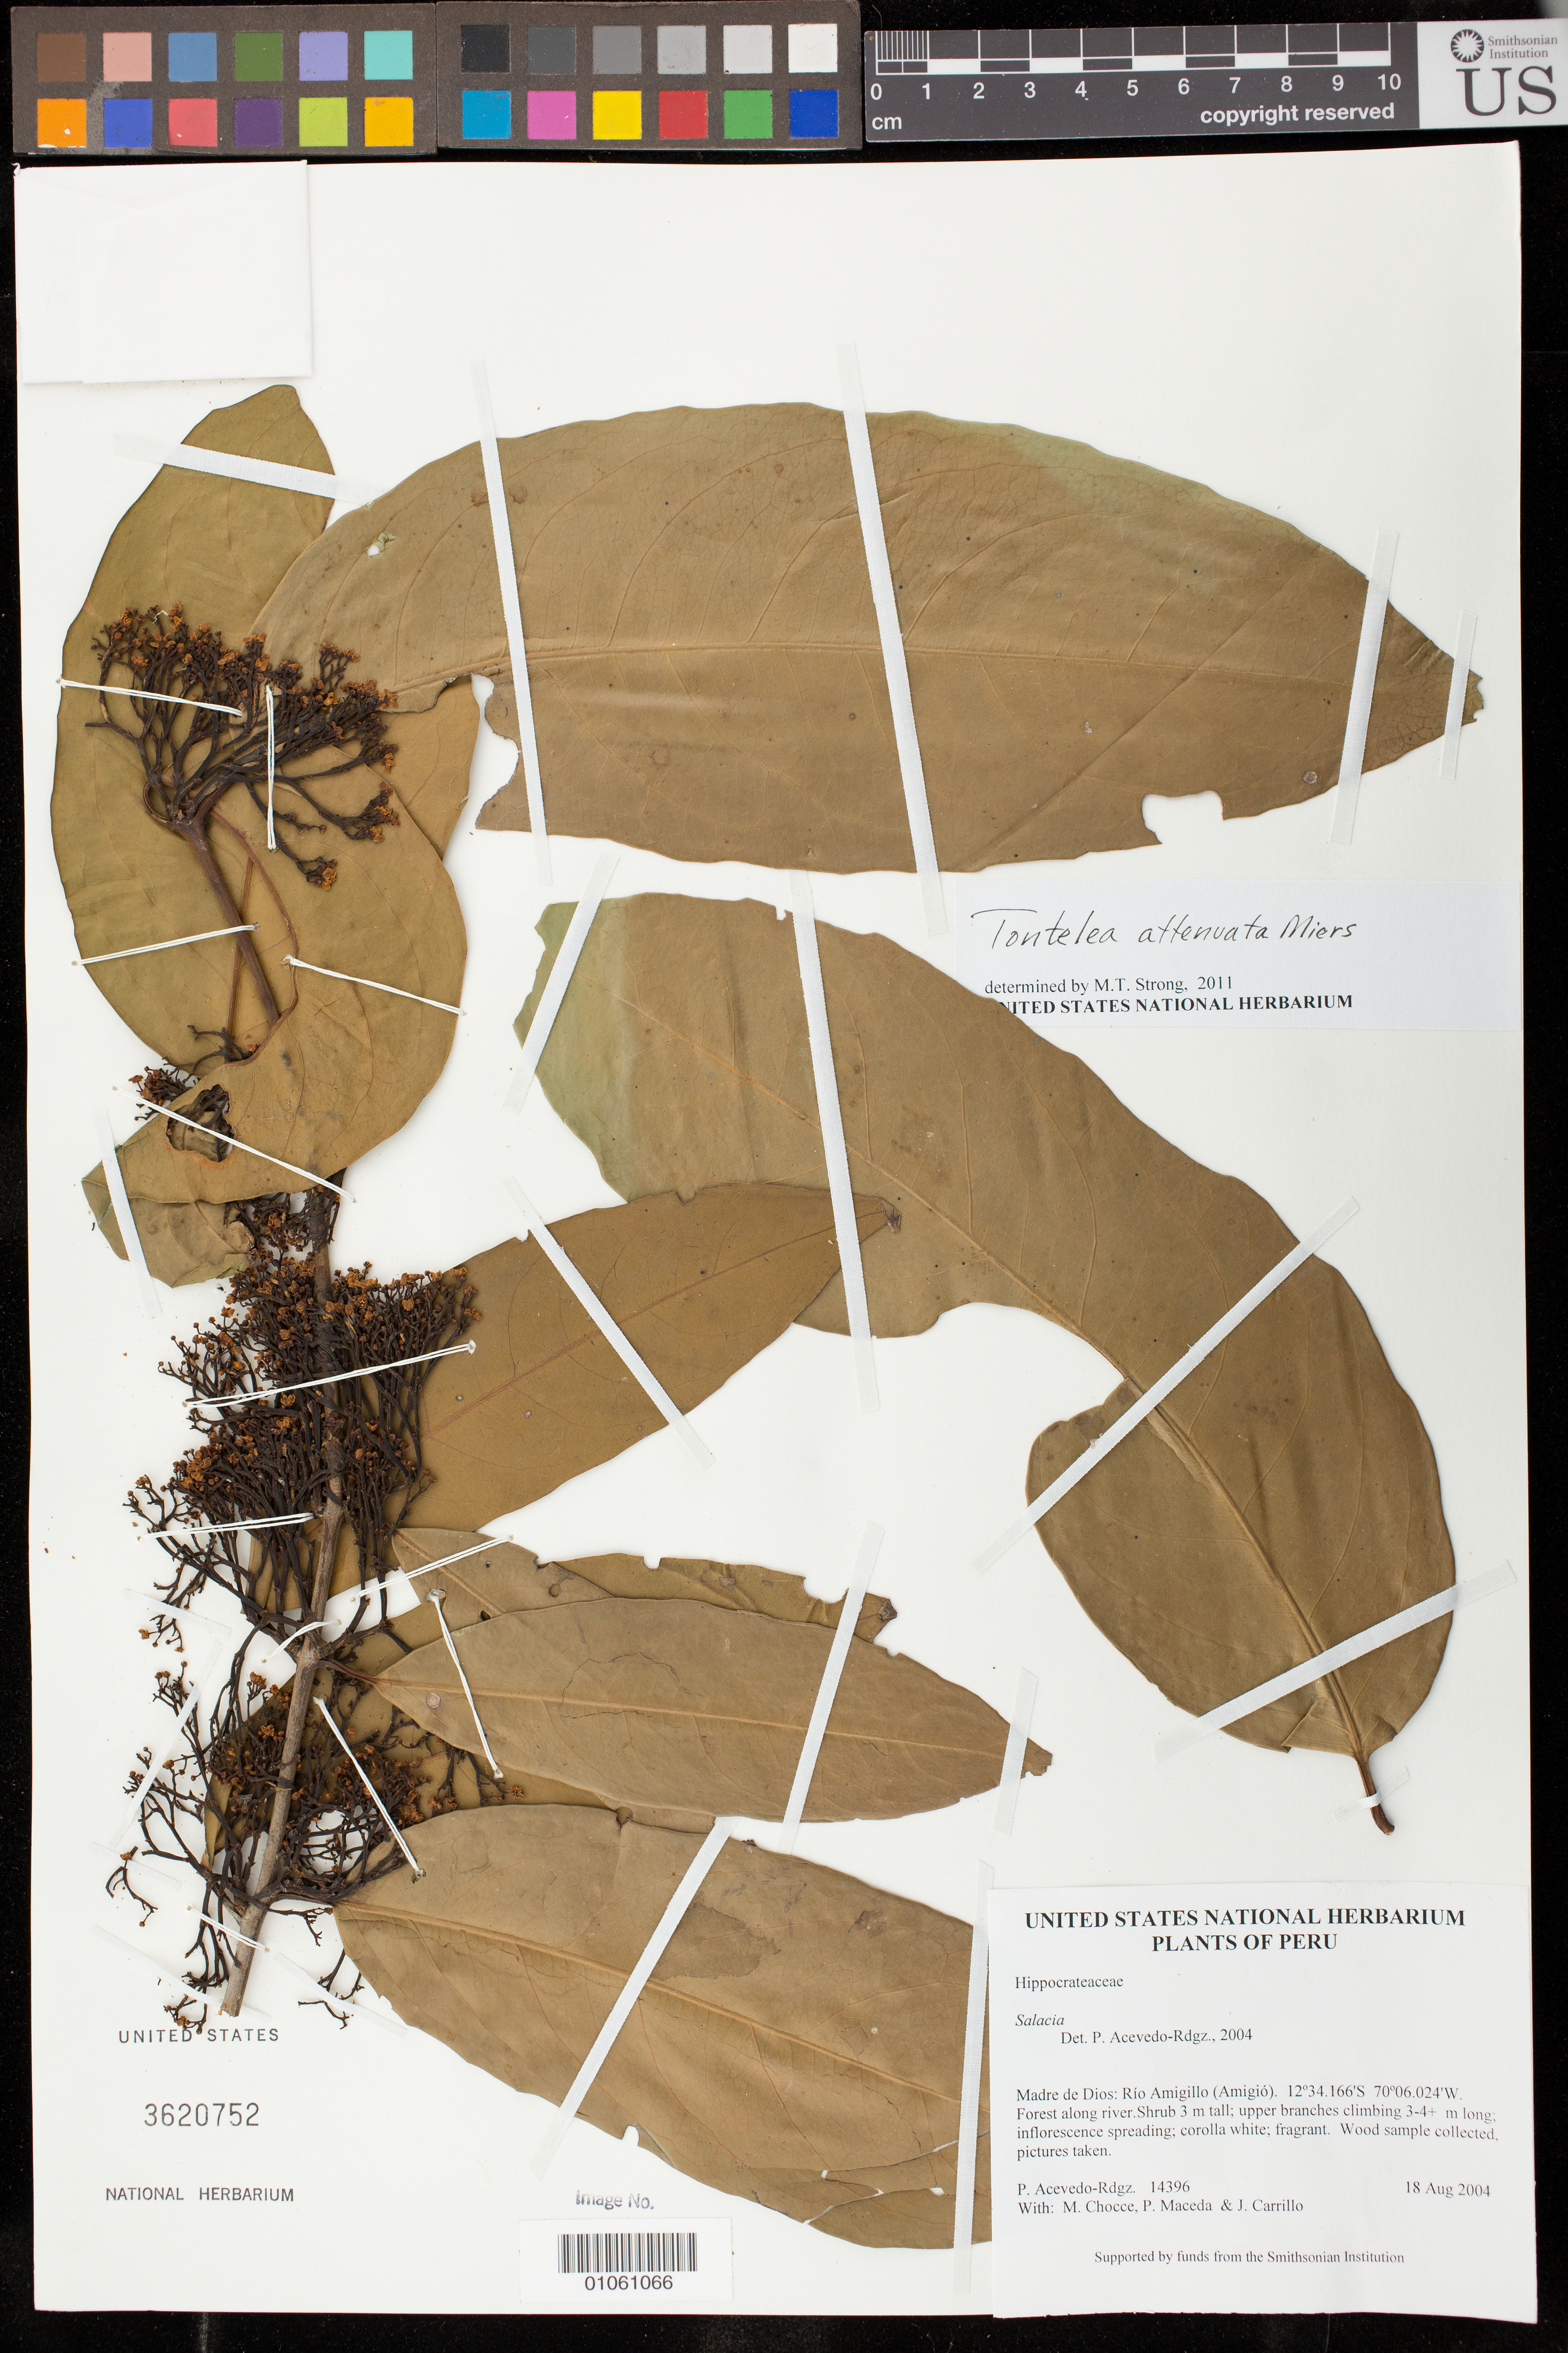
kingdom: Plantae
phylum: Tracheophyta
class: Magnoliopsida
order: Celastrales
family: Celastraceae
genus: Tontelea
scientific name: Tontelea attenuata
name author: Miers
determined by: Strong, M. T., (US), Smithsonian Institution - National Museum of Natural History (UNITED STATES)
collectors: P. Acevedo-Rodr., M. Chocce, P. Maceda & J. Carrillo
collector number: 14396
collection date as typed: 18 Aug 2004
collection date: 2004-08-18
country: Peru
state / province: Madre de Dios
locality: Madre de Dios: Río Amigillo (Amigió)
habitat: Forest along river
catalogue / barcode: US 3620752